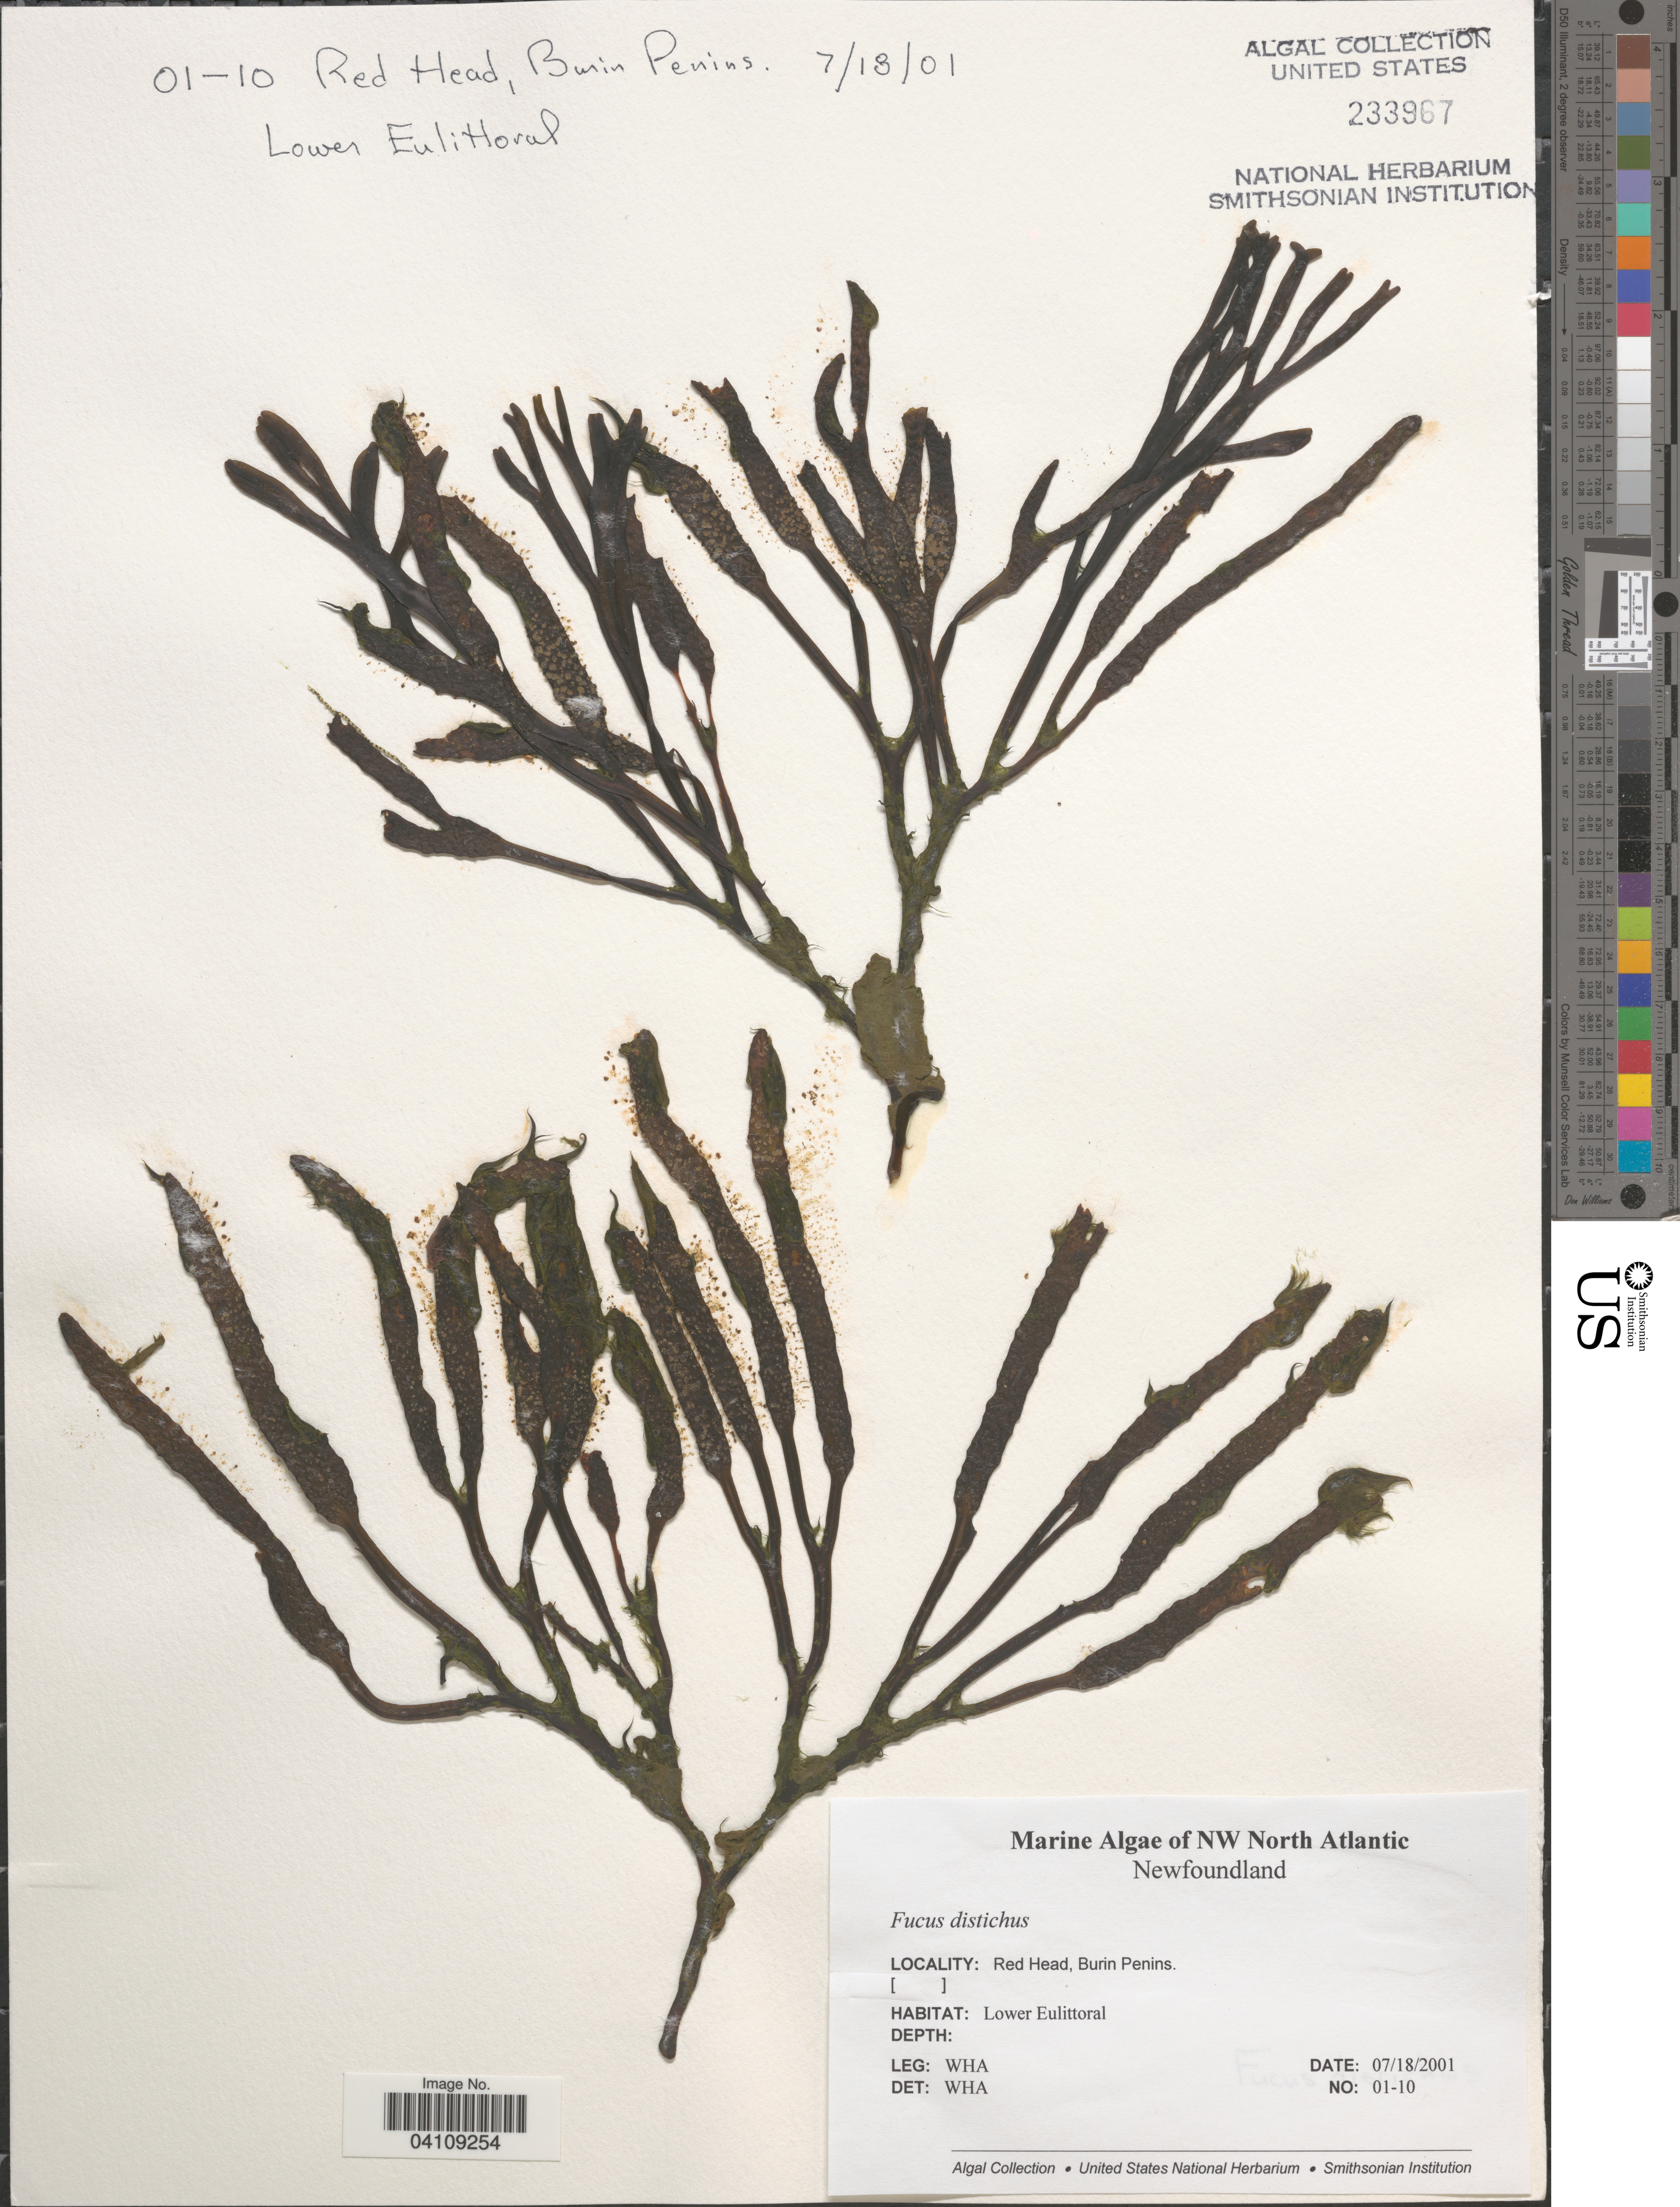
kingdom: Chromista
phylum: Ochrophyta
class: Phaeophyceae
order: Fucales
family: Fucaceae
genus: Fucus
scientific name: Fucus distichus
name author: L.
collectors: W. H. Adey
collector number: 01-10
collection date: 2001-07-18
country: Canada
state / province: Newfoundland and Labrador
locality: NW North Atlantic. Red Head, Burin Penins. Lower Eulittoral.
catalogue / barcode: US 233967